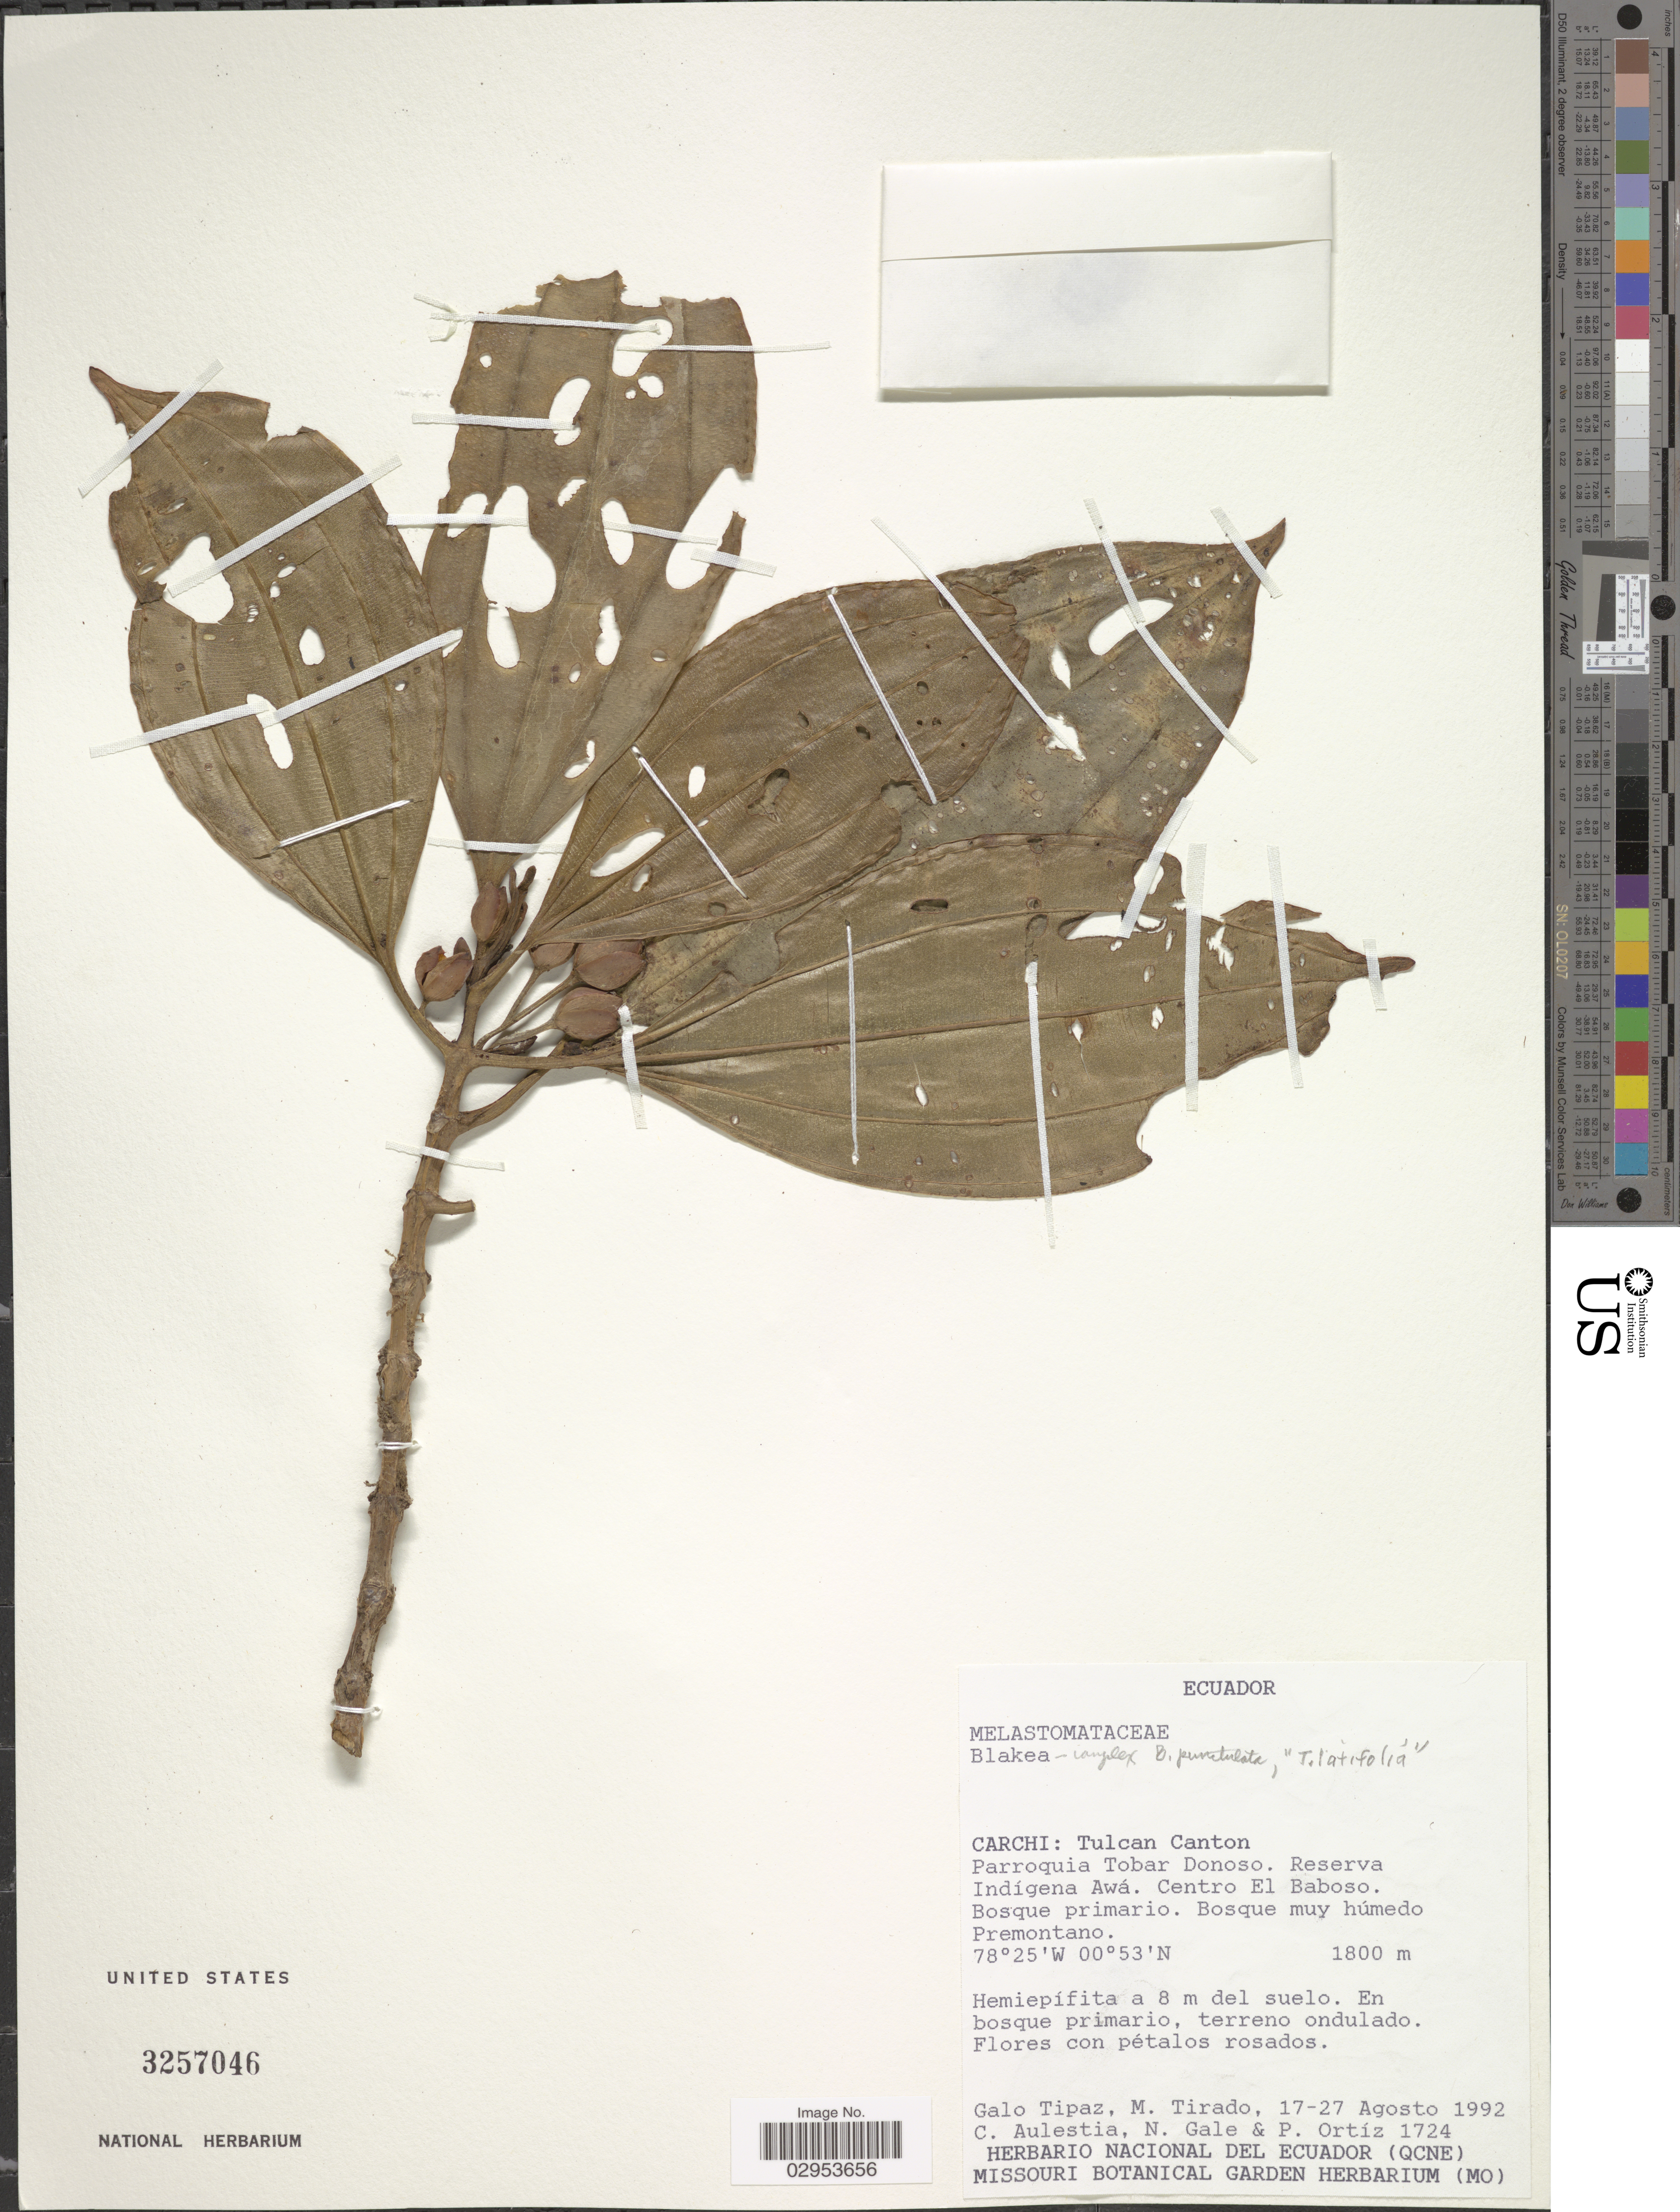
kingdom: Plantae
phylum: Tracheophyta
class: Magnoliopsida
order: Myrtales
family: Melastomataceae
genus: Blakea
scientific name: Blakea sp.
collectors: G. Tipaz, M. Tirado, -. Aulestia, N. Gale & P. Ortíz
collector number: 1724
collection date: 1992-08-17/1992-08-27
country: Ecuador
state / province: Carchi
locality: Tulcan Canton. Parroquia Tobar Donoso. Reserva Indígena Awá. Centro El Baboso.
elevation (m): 1800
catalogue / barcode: US 3257046